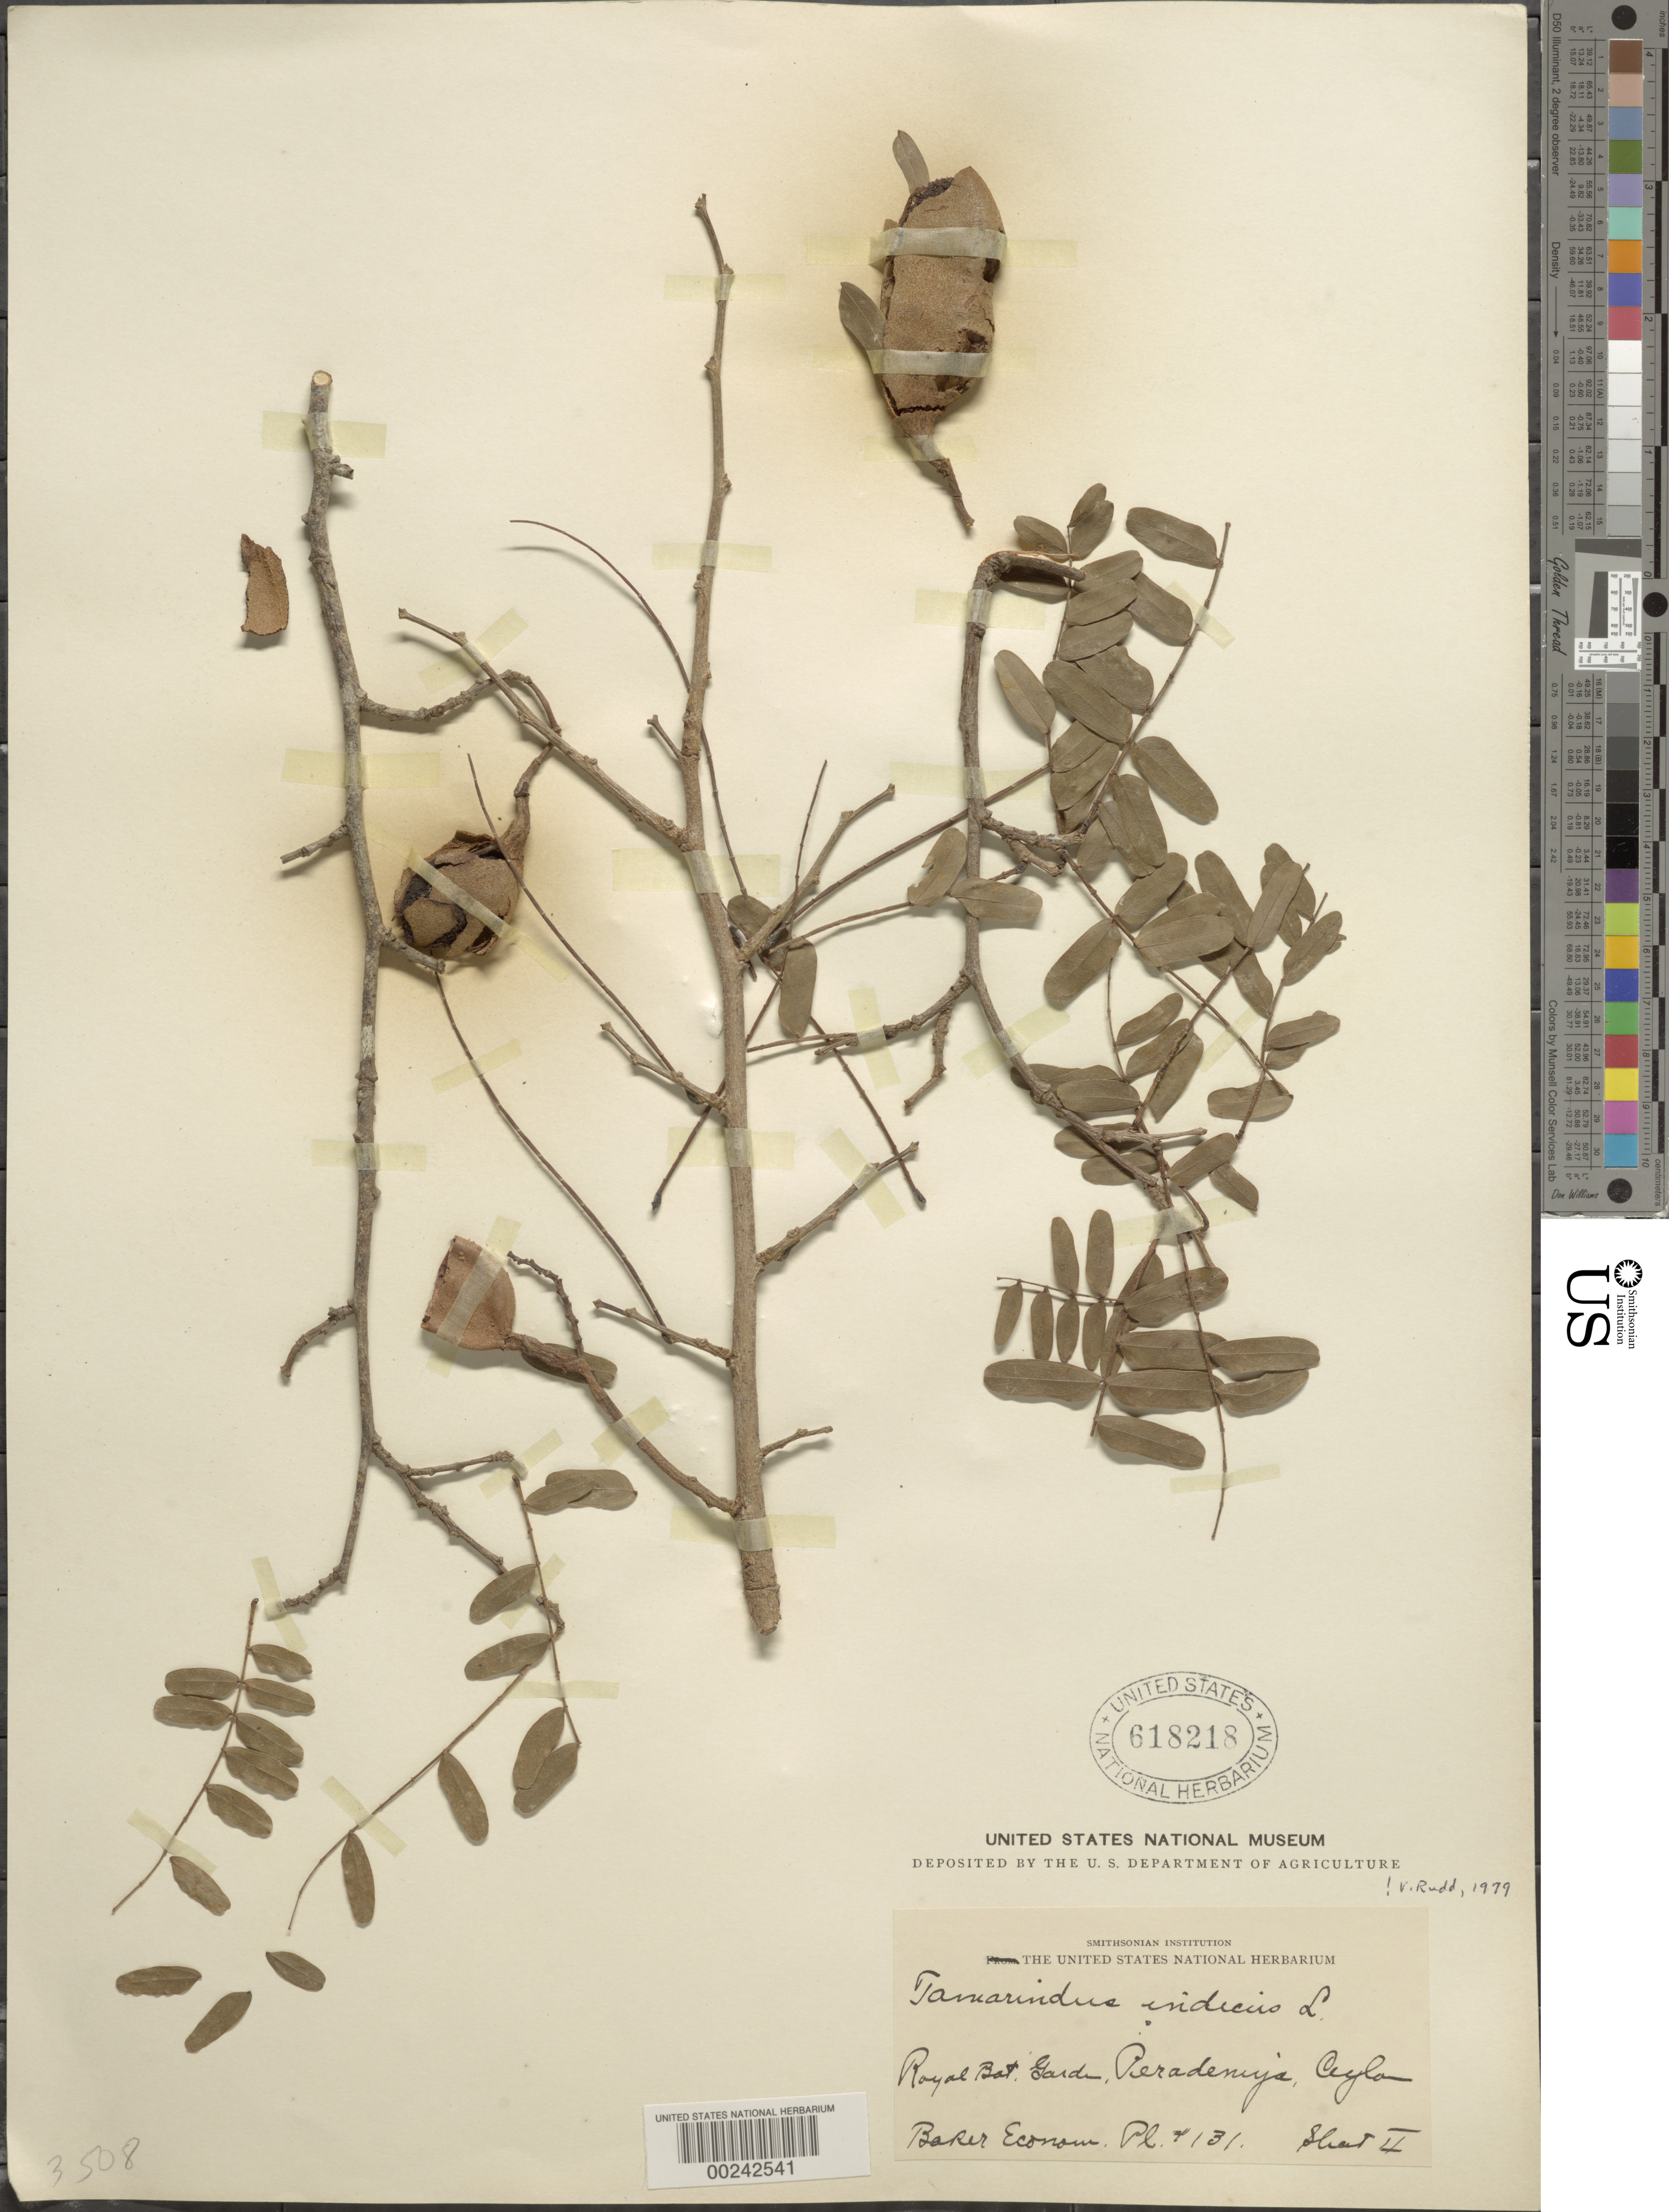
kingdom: Plantae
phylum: Tracheophyta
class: Magnoliopsida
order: Fabales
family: Fabaceae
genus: Tamarindus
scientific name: Tamarindus indica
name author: L.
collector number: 131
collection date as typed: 30 May 1907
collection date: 1907-05-30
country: Sri Lanka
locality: Royal botanic garden, peradeniya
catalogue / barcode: US 618218